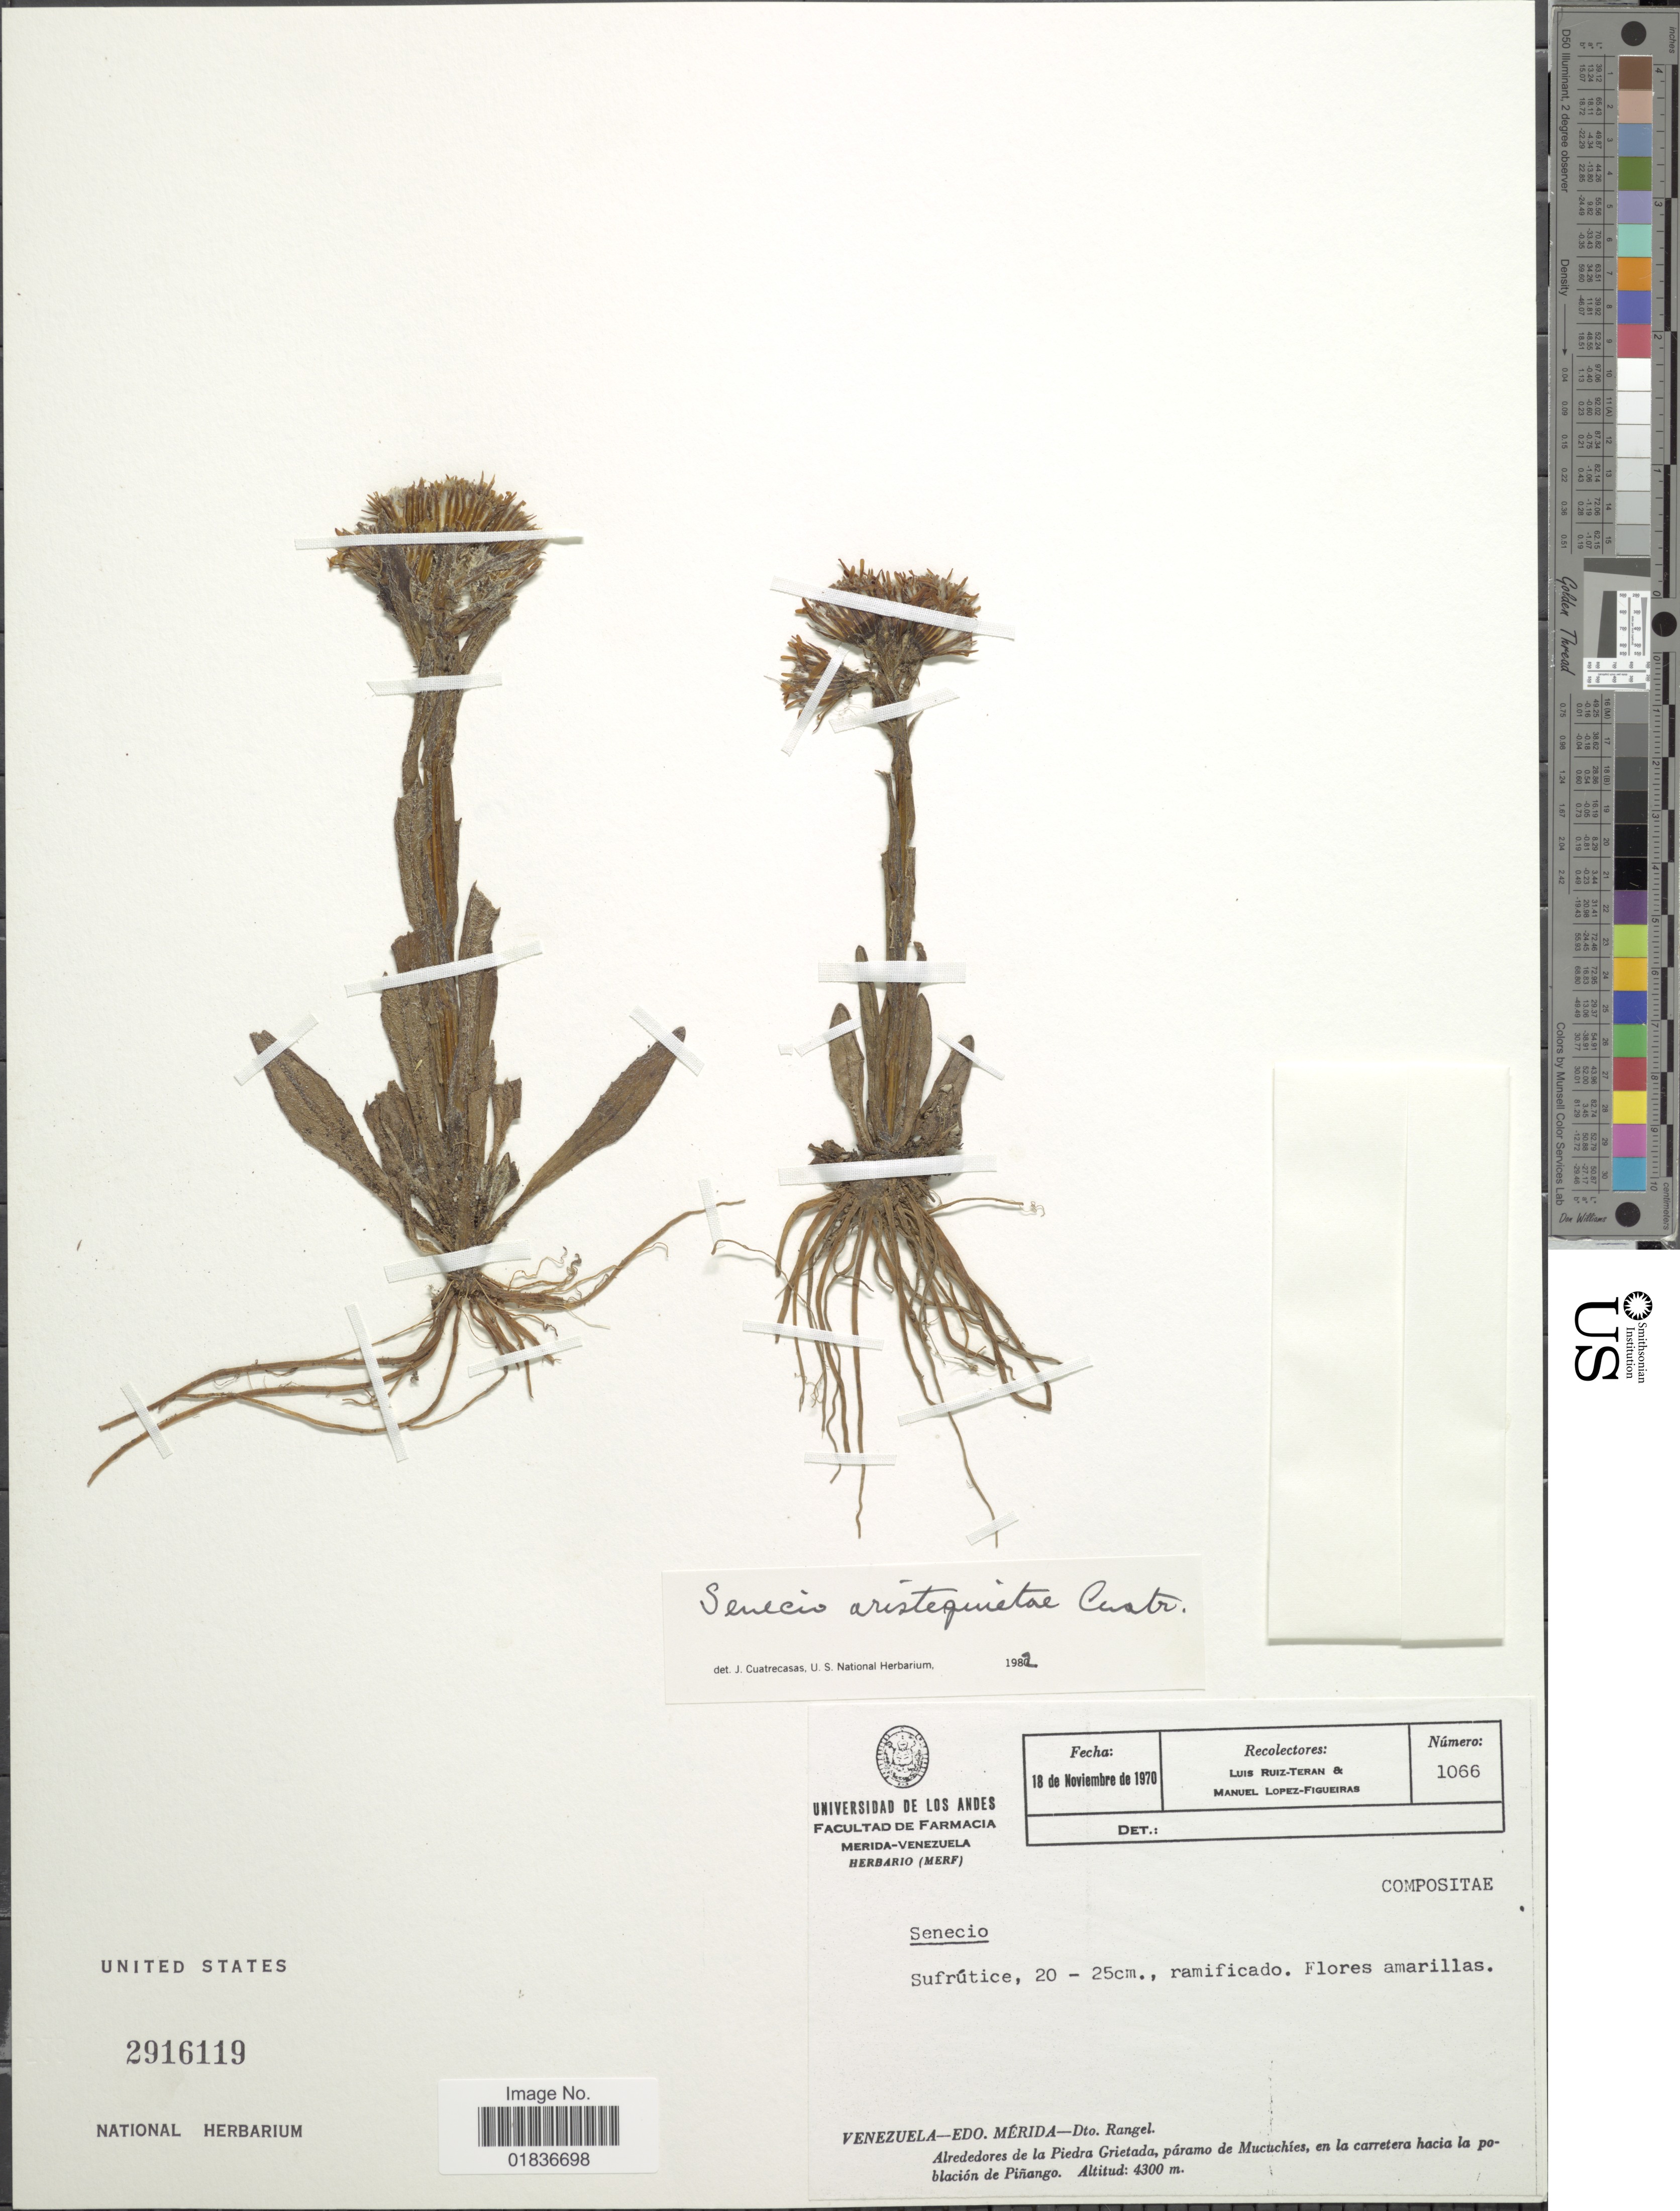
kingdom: Plantae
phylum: Tracheophyta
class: Magnoliopsida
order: Asterales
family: Asteraceae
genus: Senecio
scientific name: Senecio aristeguietae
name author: Cuatrec.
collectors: L. Teran & M. Lopéz-F.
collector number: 1066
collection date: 1970-11-18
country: Venezuela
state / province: Mérida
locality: Edo. Merida--Dto. Rangel. Alrededores de la Piedra Grietada, paramo de Mucuchies, en la carretera hacia la poblacion de Piñango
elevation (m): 4300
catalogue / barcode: US 2916119